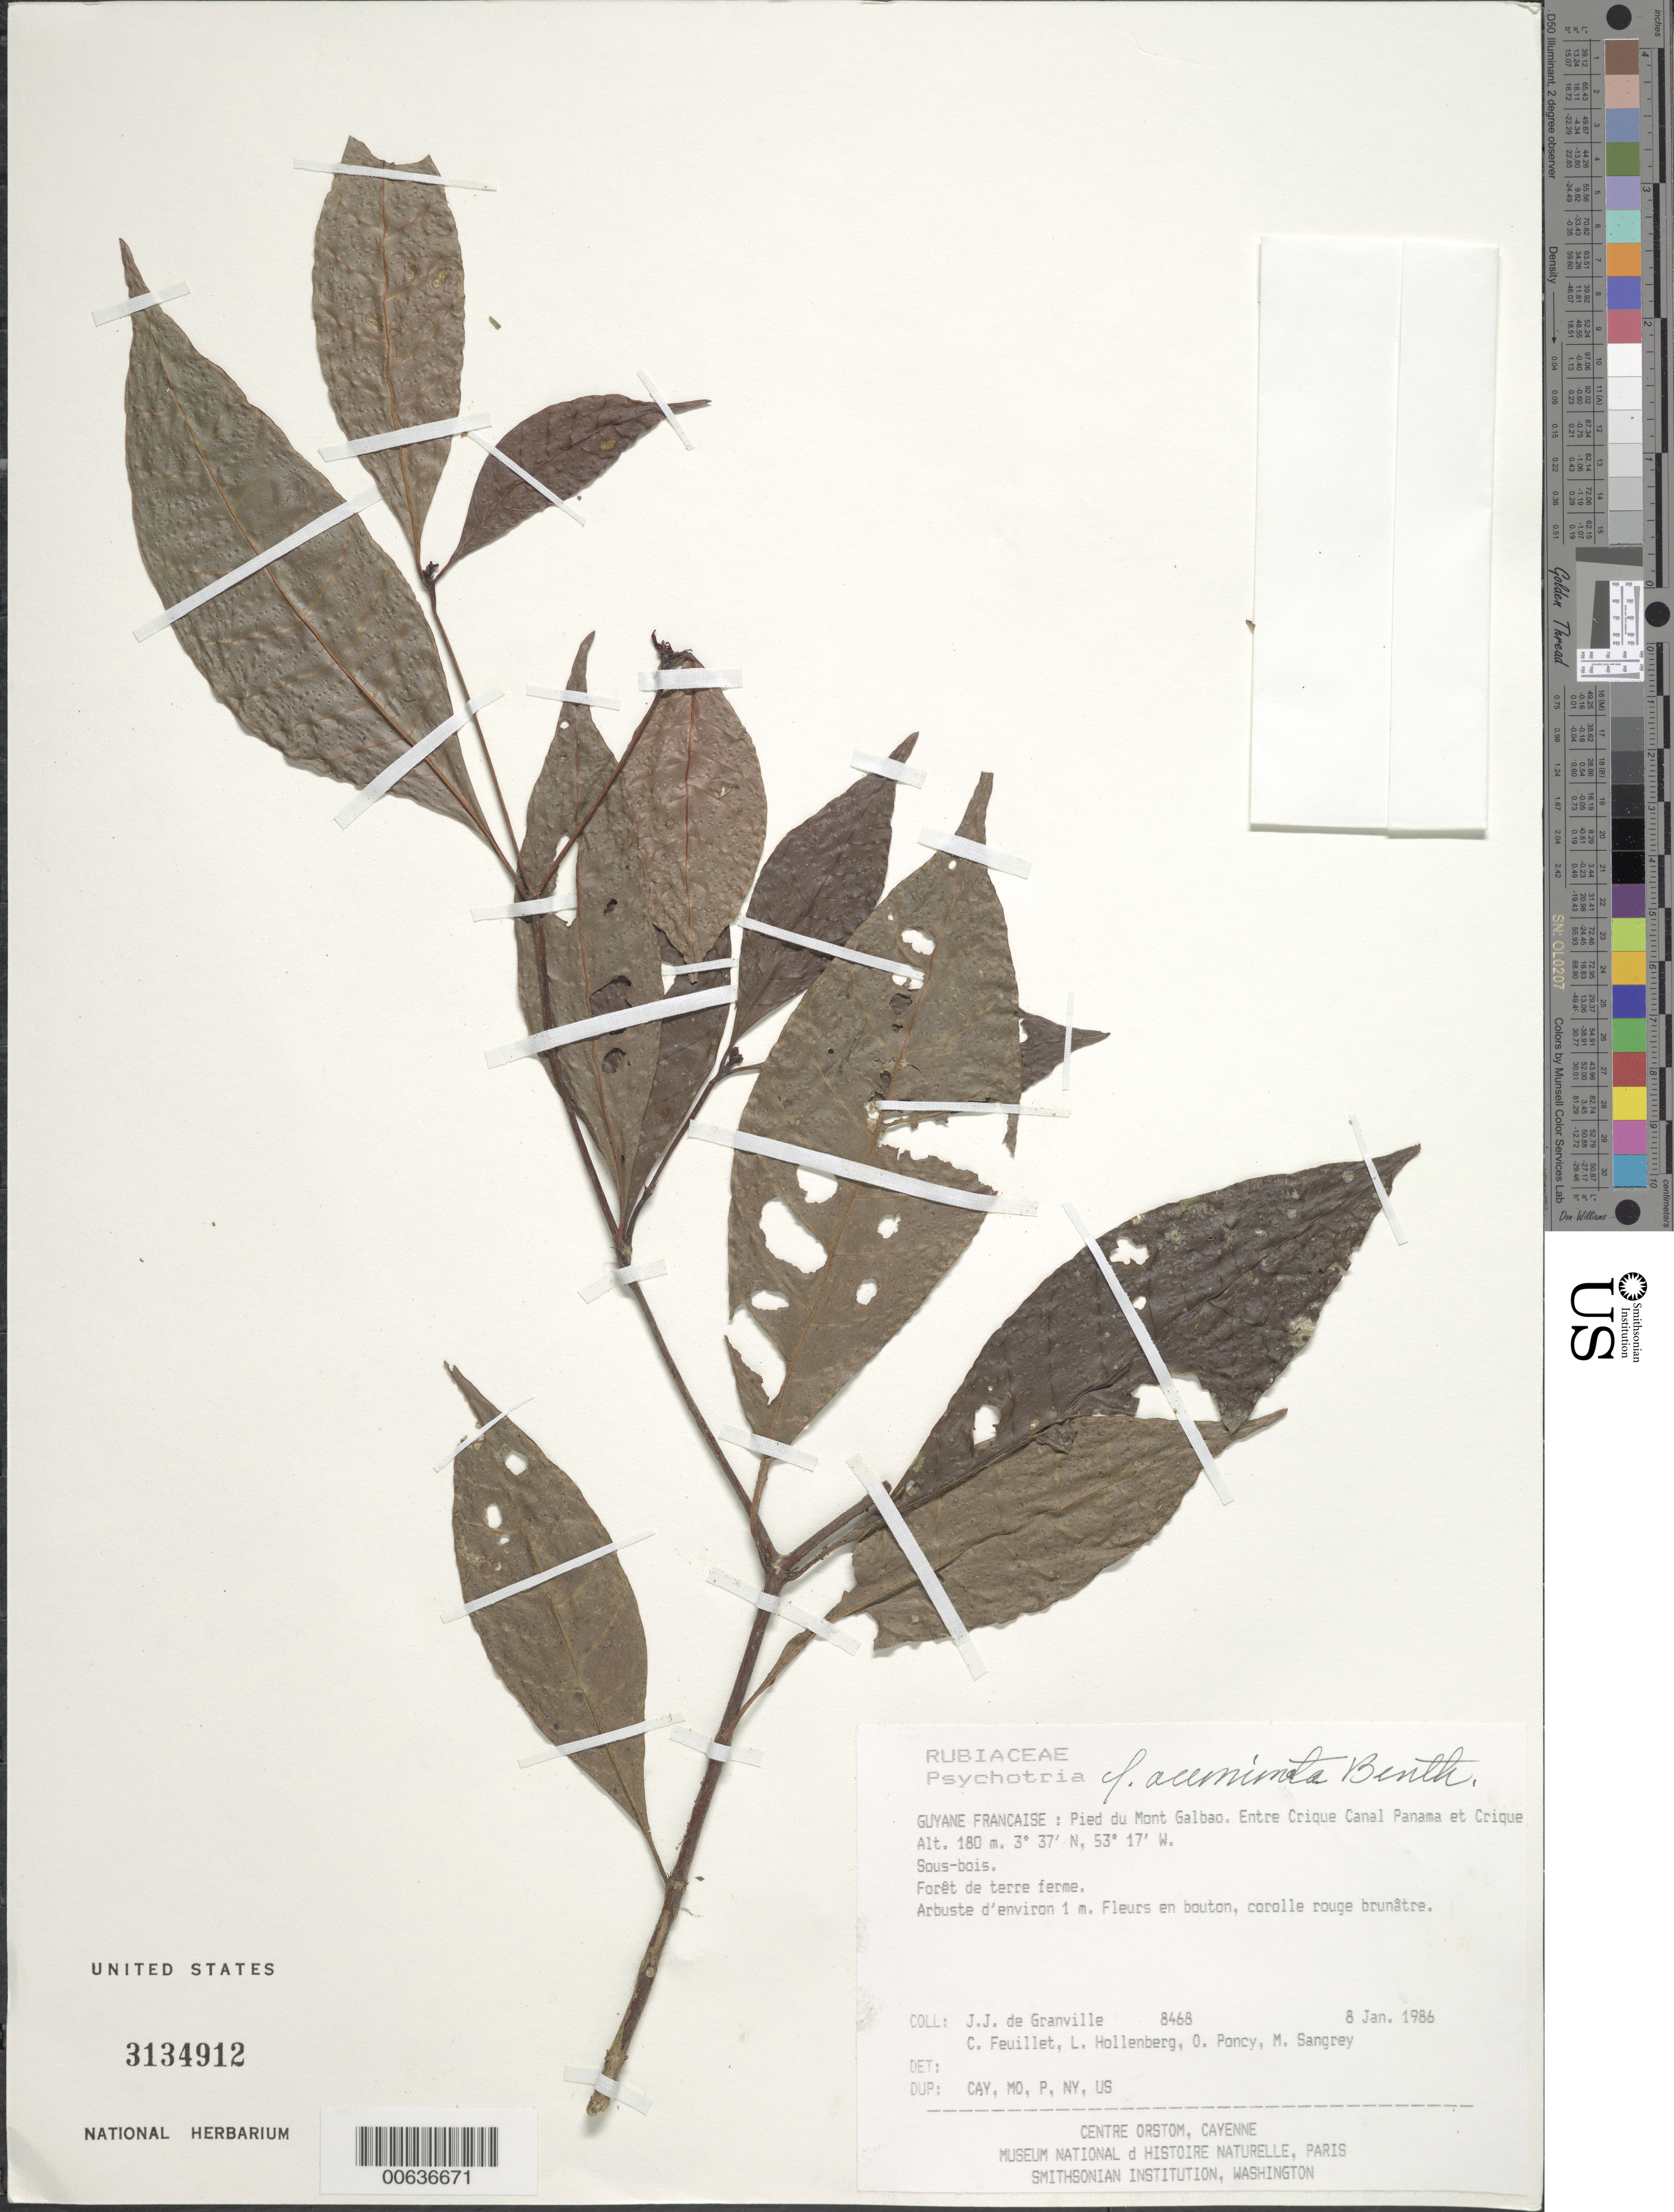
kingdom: Plantae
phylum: Tracheophyta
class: Magnoliopsida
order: Gentianales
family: Rubiaceae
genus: Palicourea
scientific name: Palicourea acuminata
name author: (Benth.) Borhidi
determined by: Kirkbride, J. H., Jr.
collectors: J.-J. de Granville, C. Feuillet, L. Hollenberg, O. Poncy & M. S. Sangrey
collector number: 8468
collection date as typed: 8-Jan-86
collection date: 1986-01-08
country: French Guiana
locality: Pied du Mont Galbao. Entre Crique Canal Panama et Crique Mana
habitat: Sous-bois; forêt de terre ferme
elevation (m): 180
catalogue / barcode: US 3134912